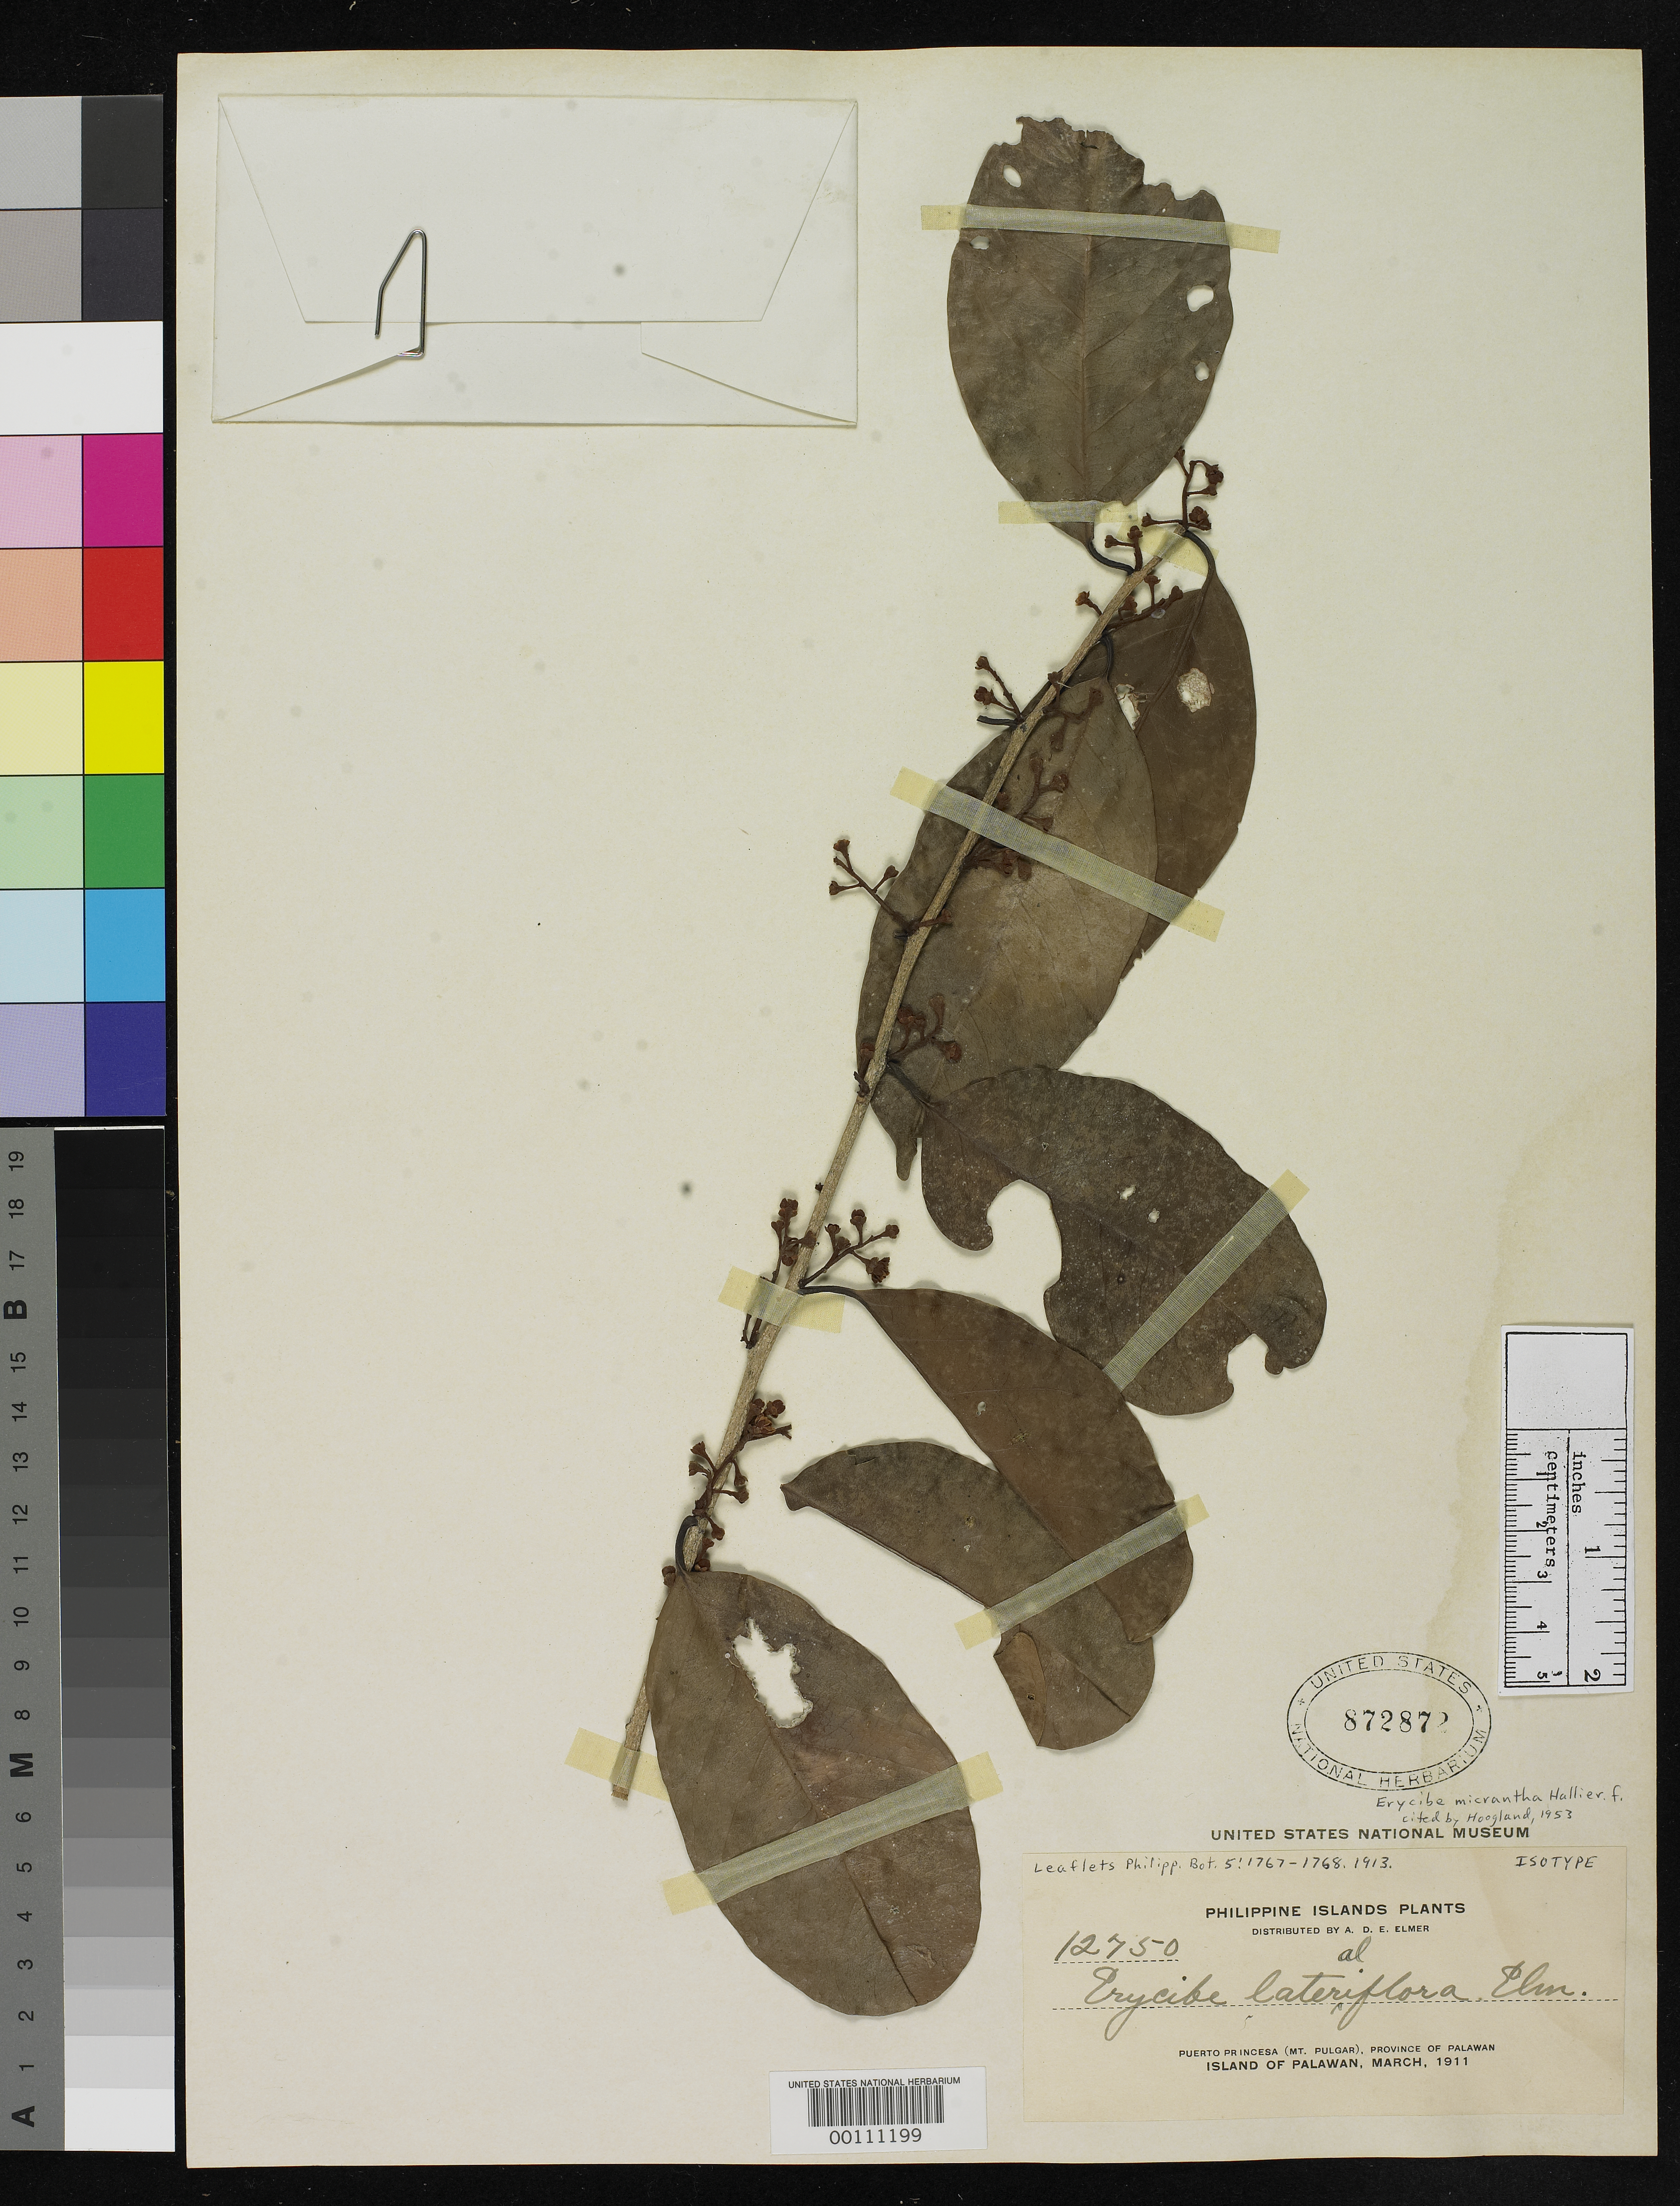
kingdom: Plantae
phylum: Tracheophyta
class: Magnoliopsida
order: Solanales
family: Convolvulaceae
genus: Erycibe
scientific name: Erycibe lateraliflora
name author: Elmer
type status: Isotype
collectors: A. D. E. Elmer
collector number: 12750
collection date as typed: Mar 1911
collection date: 1911-03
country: Philippines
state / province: Mimaropa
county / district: Palawan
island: Palawan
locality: Puerto Princesa (Mt. Pulgar).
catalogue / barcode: US 872872